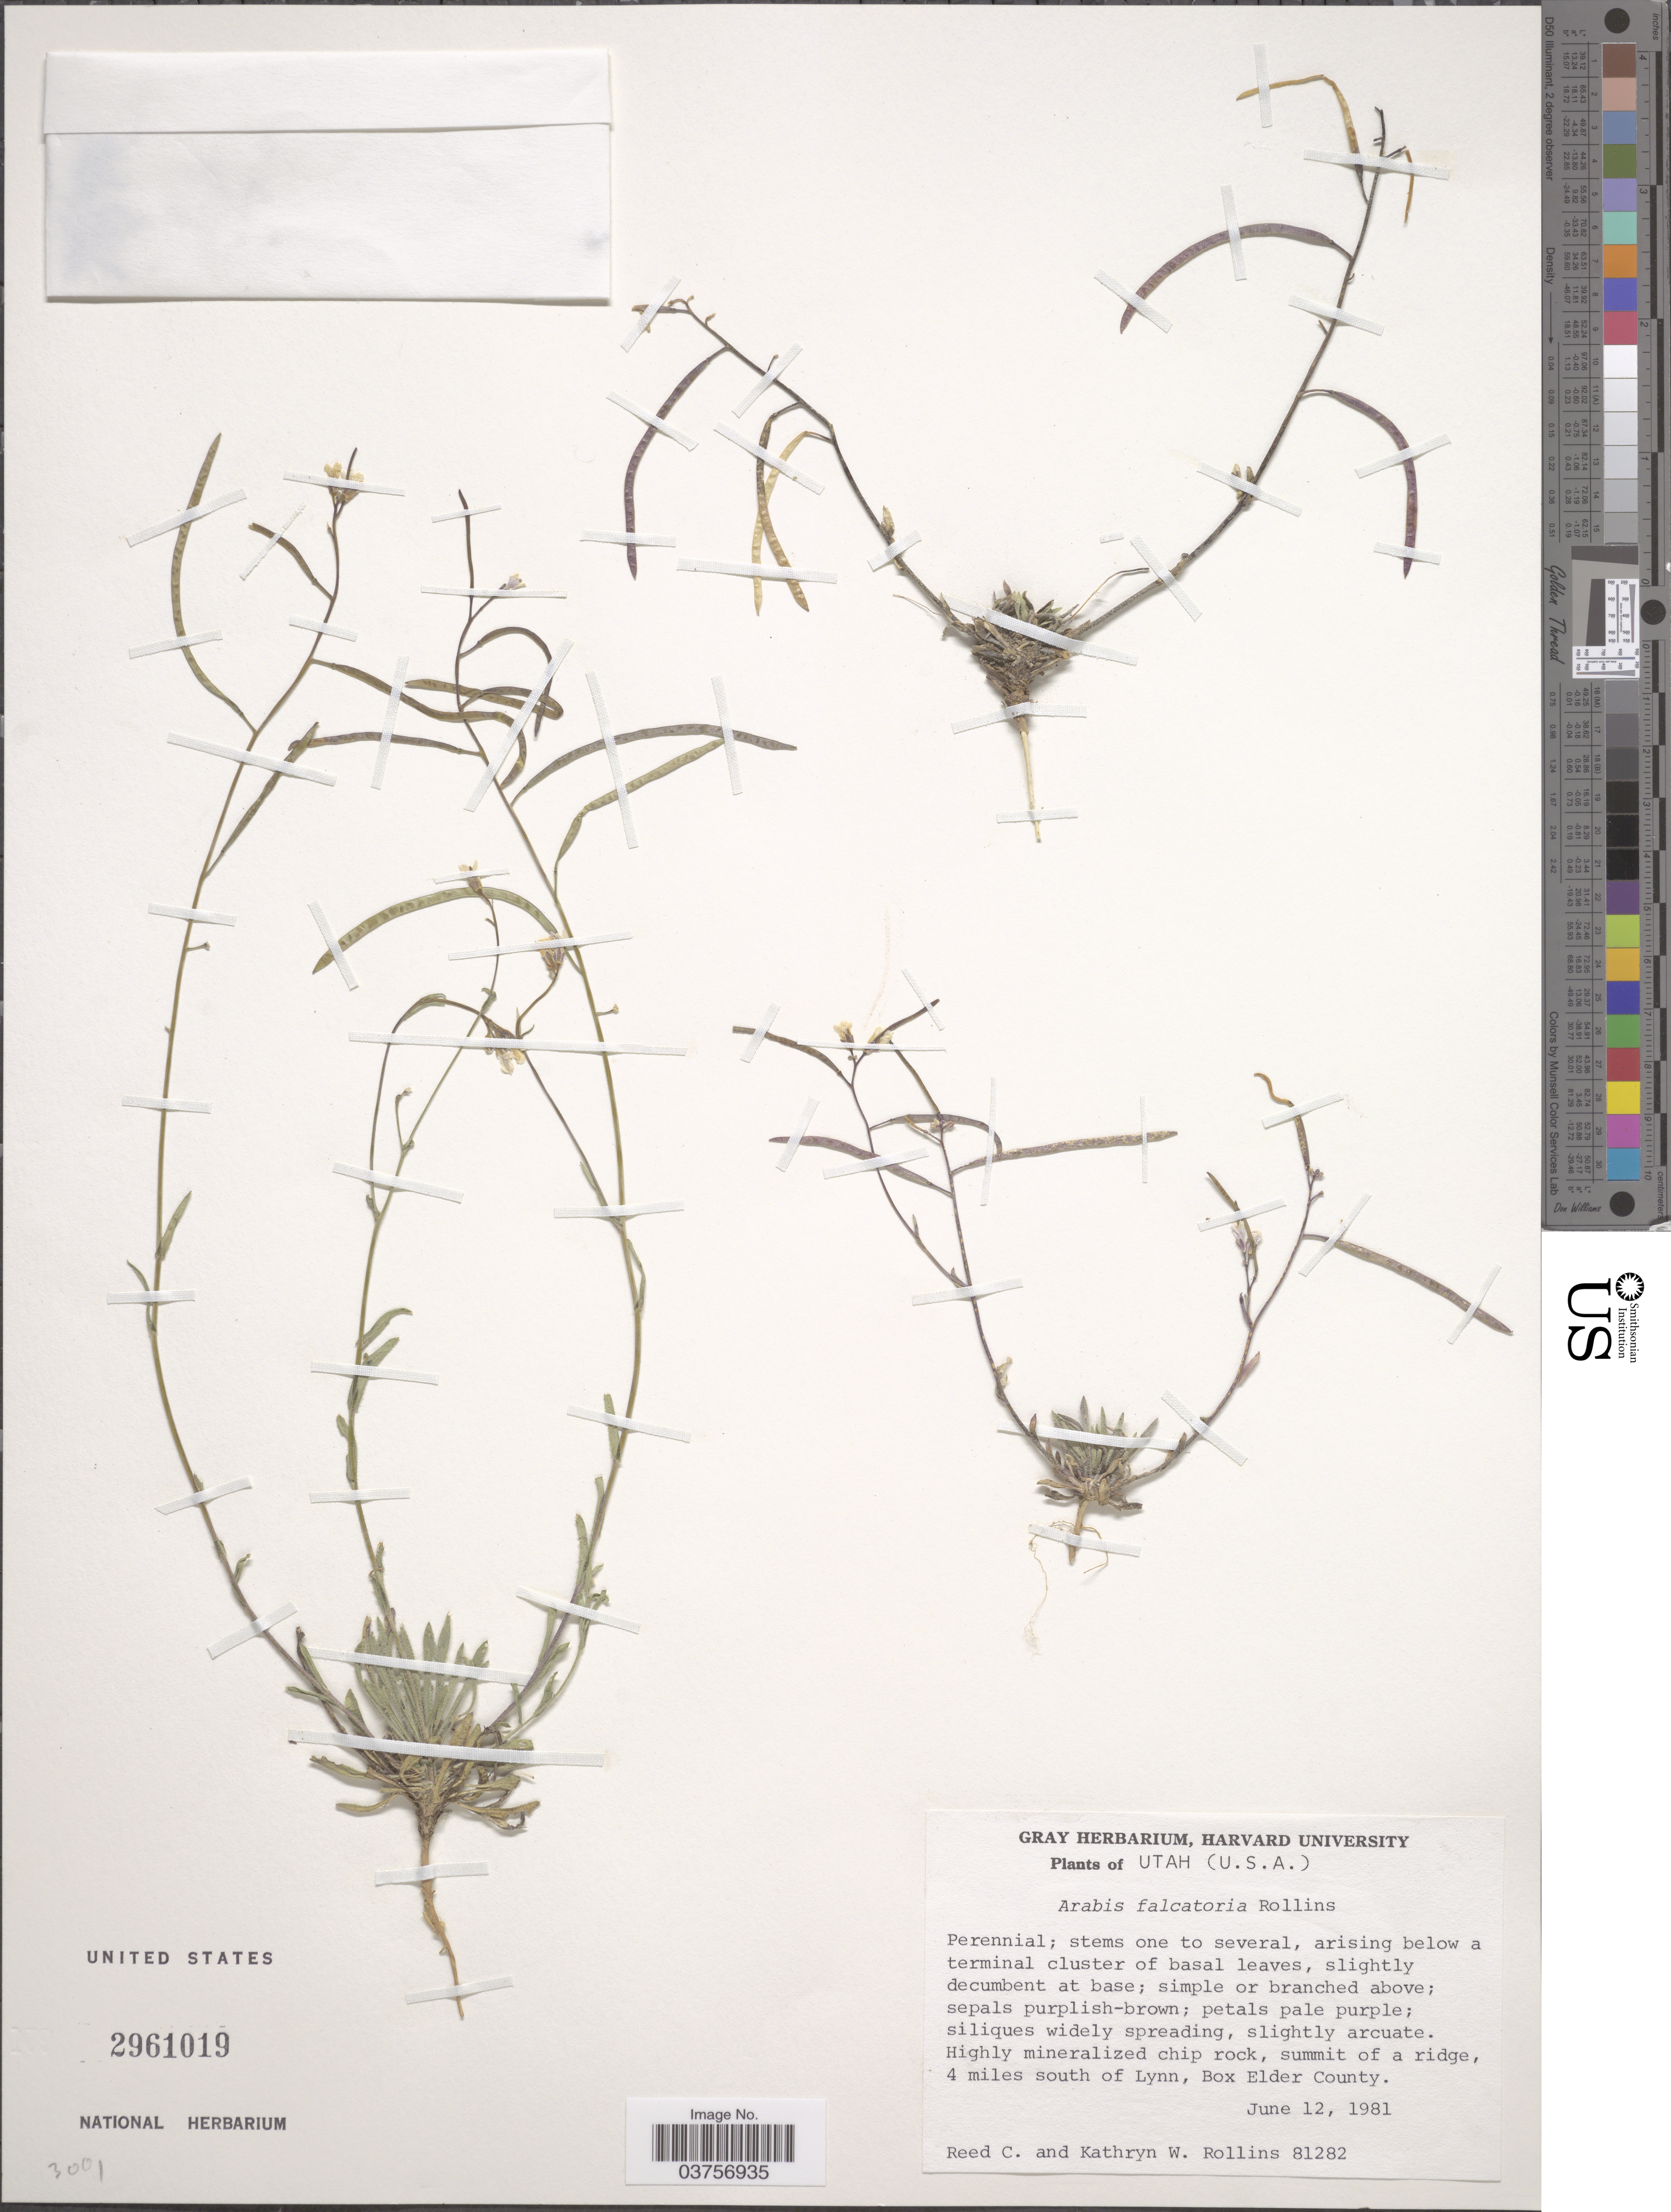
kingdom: Plantae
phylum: Tracheophyta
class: Magnoliopsida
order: Brassicales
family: Brassicaceae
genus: Arabis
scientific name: Arabis falcatoria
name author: Rollins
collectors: R. C. Rollins & K. W. Rollins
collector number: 81282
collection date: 1981-06-12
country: United States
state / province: Utah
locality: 4 miles south of Lynn, Box Elder County.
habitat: highly mineralized chip-rock, summit of a ridge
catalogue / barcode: US 2961019